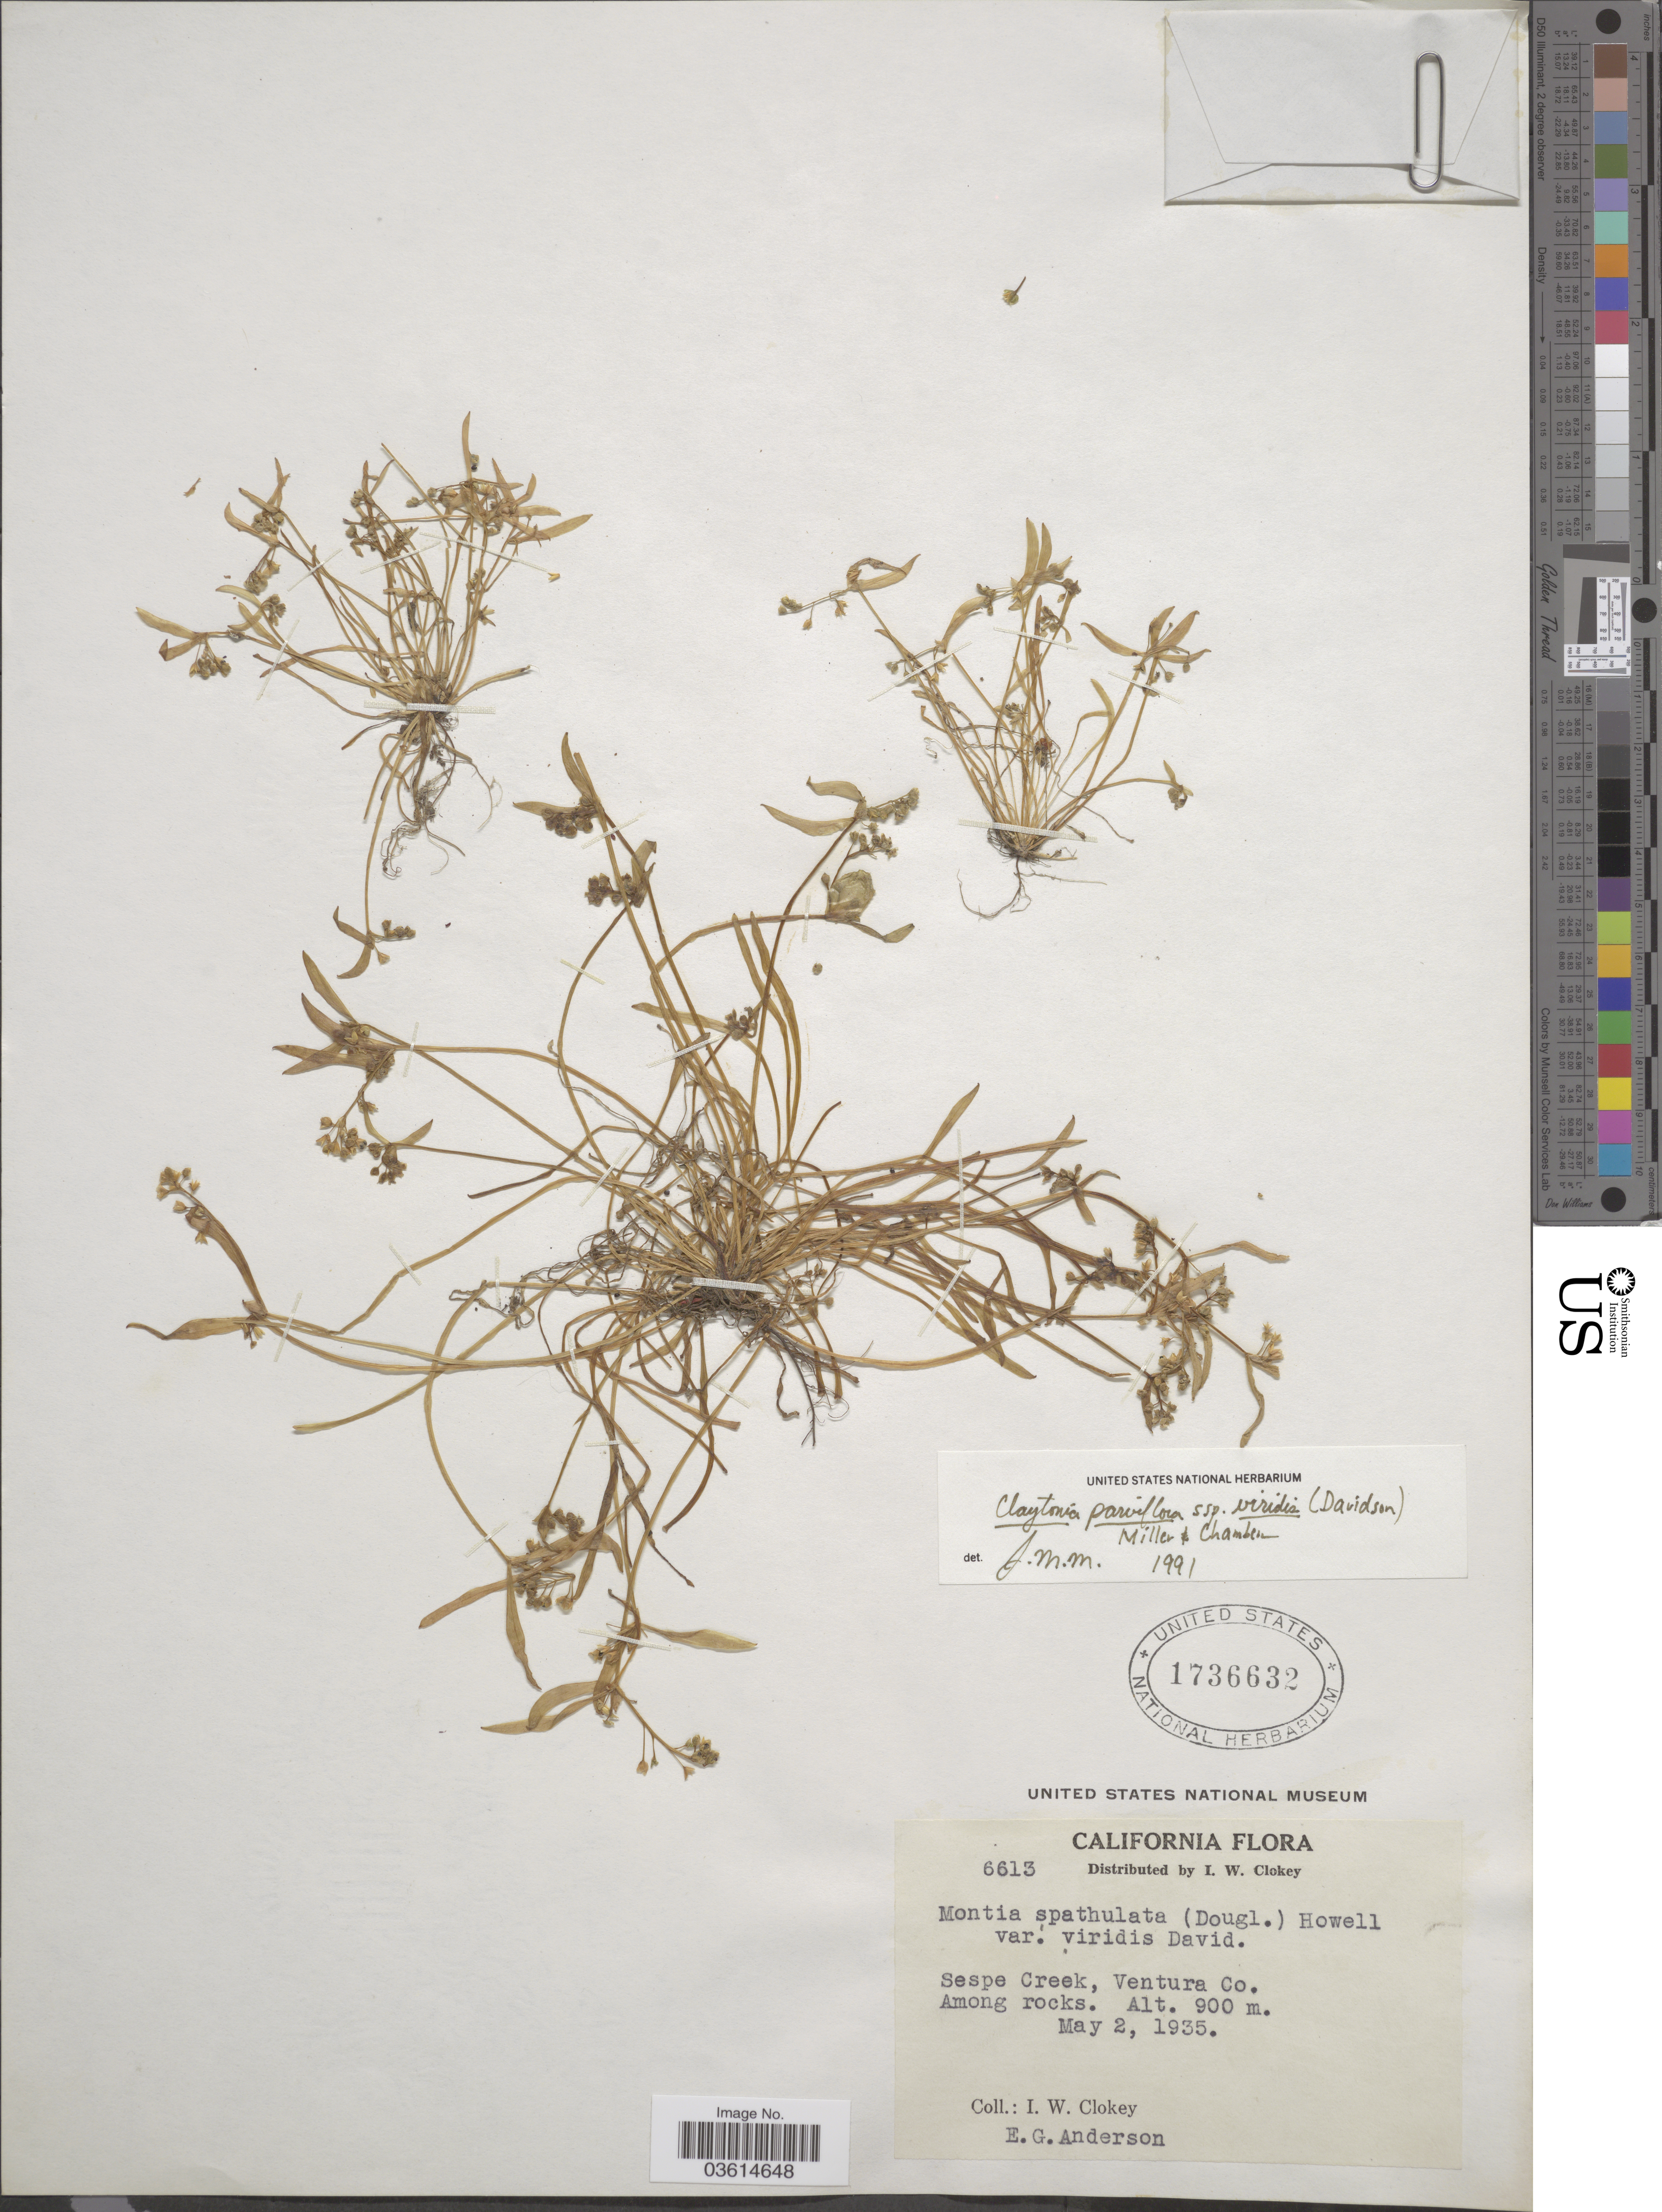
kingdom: Plantae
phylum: Tracheophyta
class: Magnoliopsida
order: Caryophyllales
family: Montiaceae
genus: Claytonia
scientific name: Claytonia parviflora subsp. viridis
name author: (Davidson) John M. Mill. & K.L. Chambers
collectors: I. W. Clokey & E. G. Anderson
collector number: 6613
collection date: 1935-05-02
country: United States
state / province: California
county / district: Ventura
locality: Sespe Creek, Ventura Co.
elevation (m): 900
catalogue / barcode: US 1736632